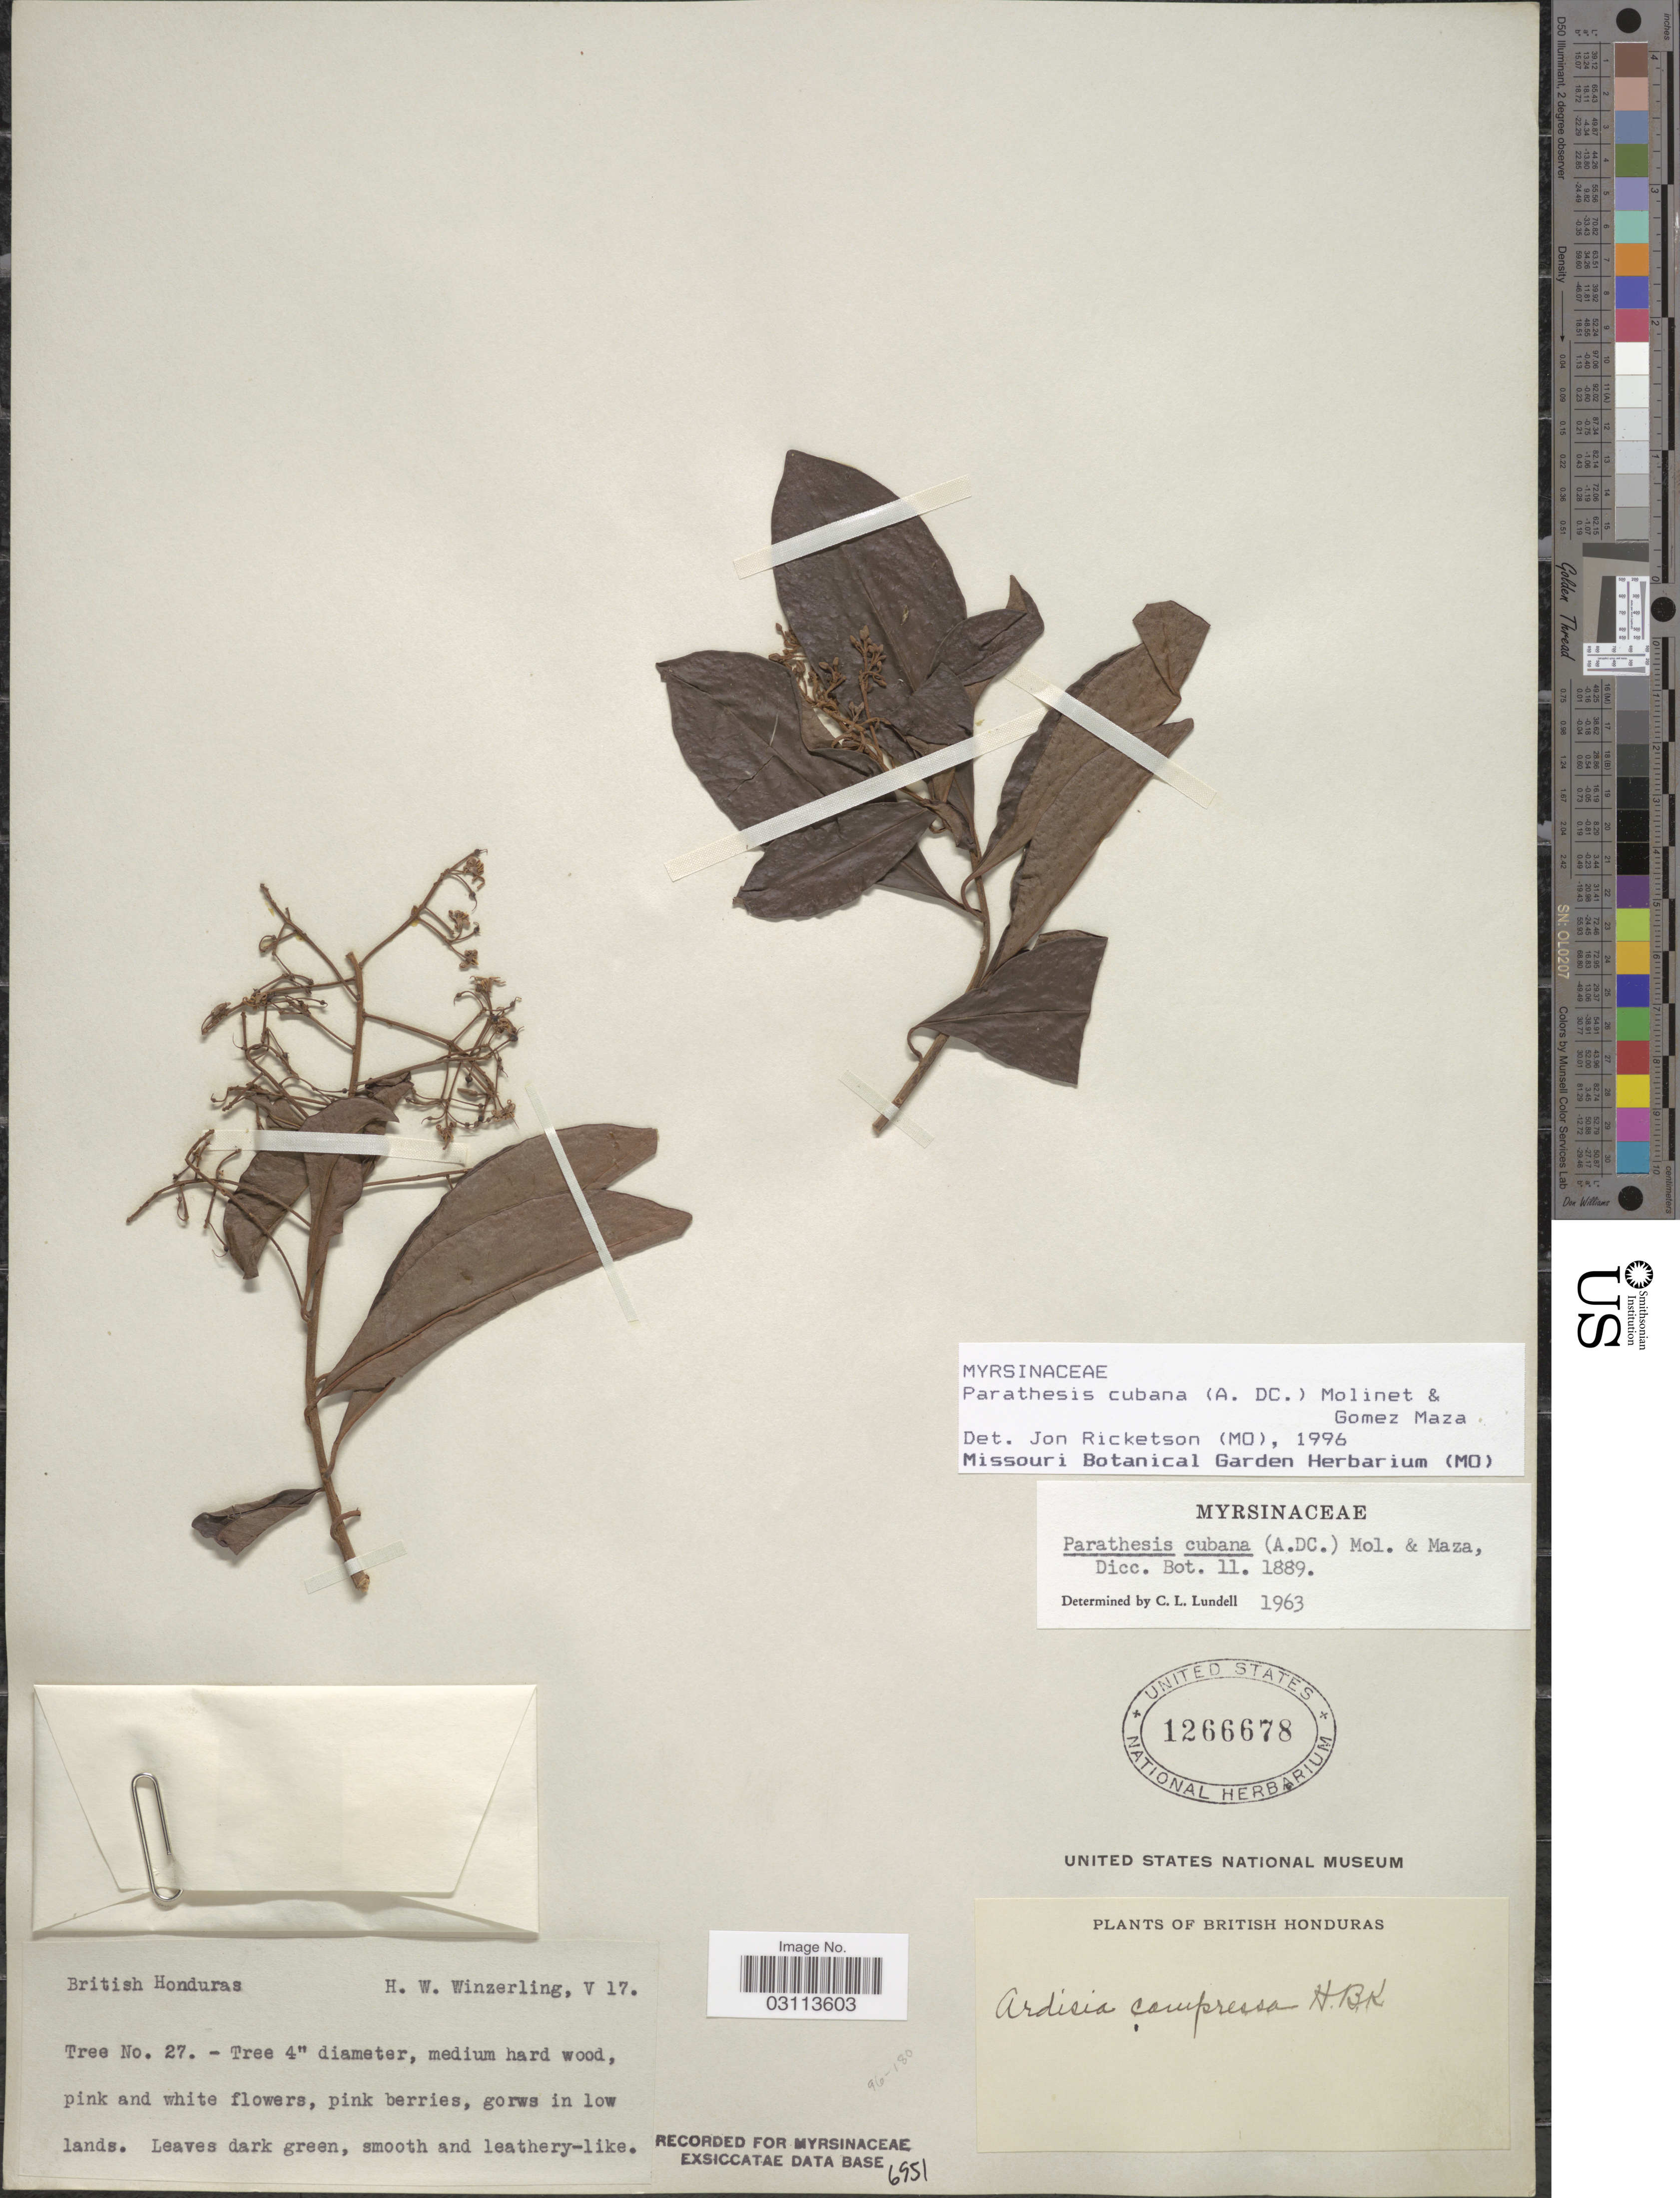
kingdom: Plantae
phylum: Tracheophyta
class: Magnoliopsida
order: Ericales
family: Primulaceae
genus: Parathesis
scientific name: Parathesis cubana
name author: (A. DC.) Molinet & M. Gómez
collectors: H. Winzerling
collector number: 27?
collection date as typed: Transcribed d/m/y: /5/17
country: Belize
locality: British Honduras.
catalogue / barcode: US 1266678